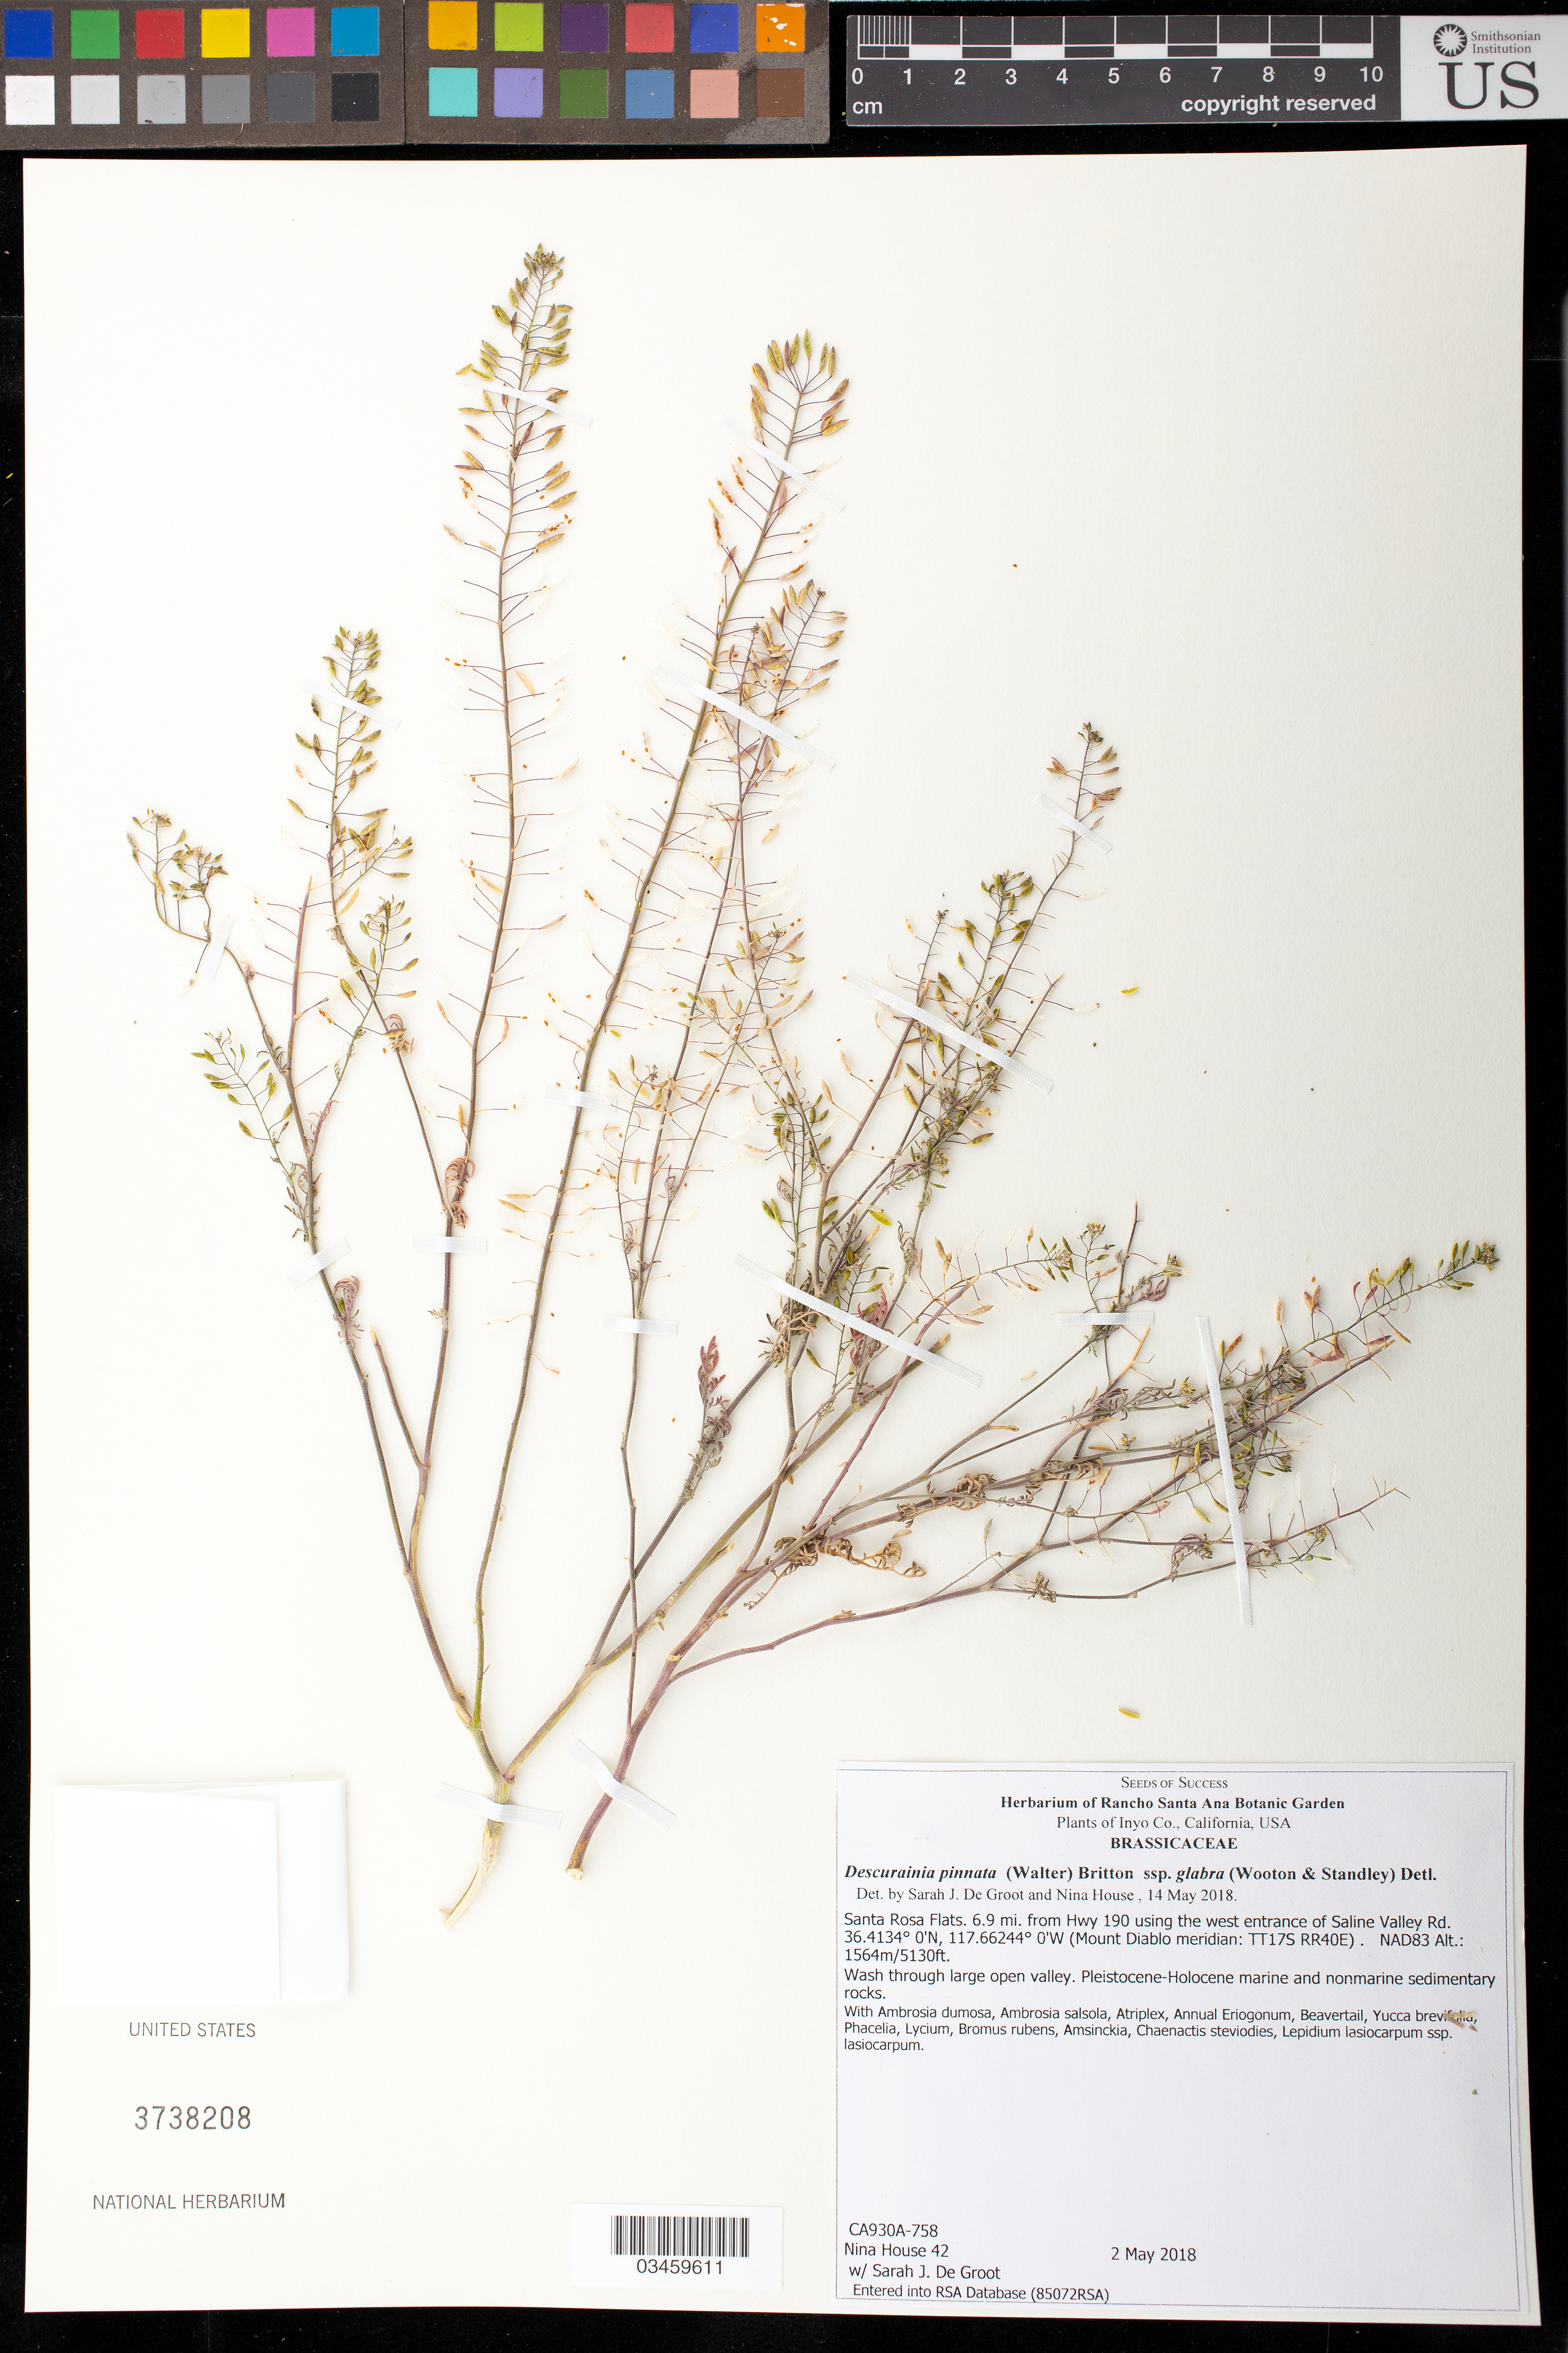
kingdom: Plantae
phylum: Tracheophyta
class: Magnoliopsida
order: Brassicales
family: Brassicaceae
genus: Descurainia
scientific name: Descurainia pinnata subsp. glabra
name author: (Wooton & Standl.) Detling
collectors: N. House & S. De Groot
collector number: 42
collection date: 2018-05-02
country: United States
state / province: California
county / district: Inyo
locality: Santa Rosa Flats, 6.9 mi from Hwy 190 using W entrance of Saline Valley Rd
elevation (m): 1564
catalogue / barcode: US 3738210